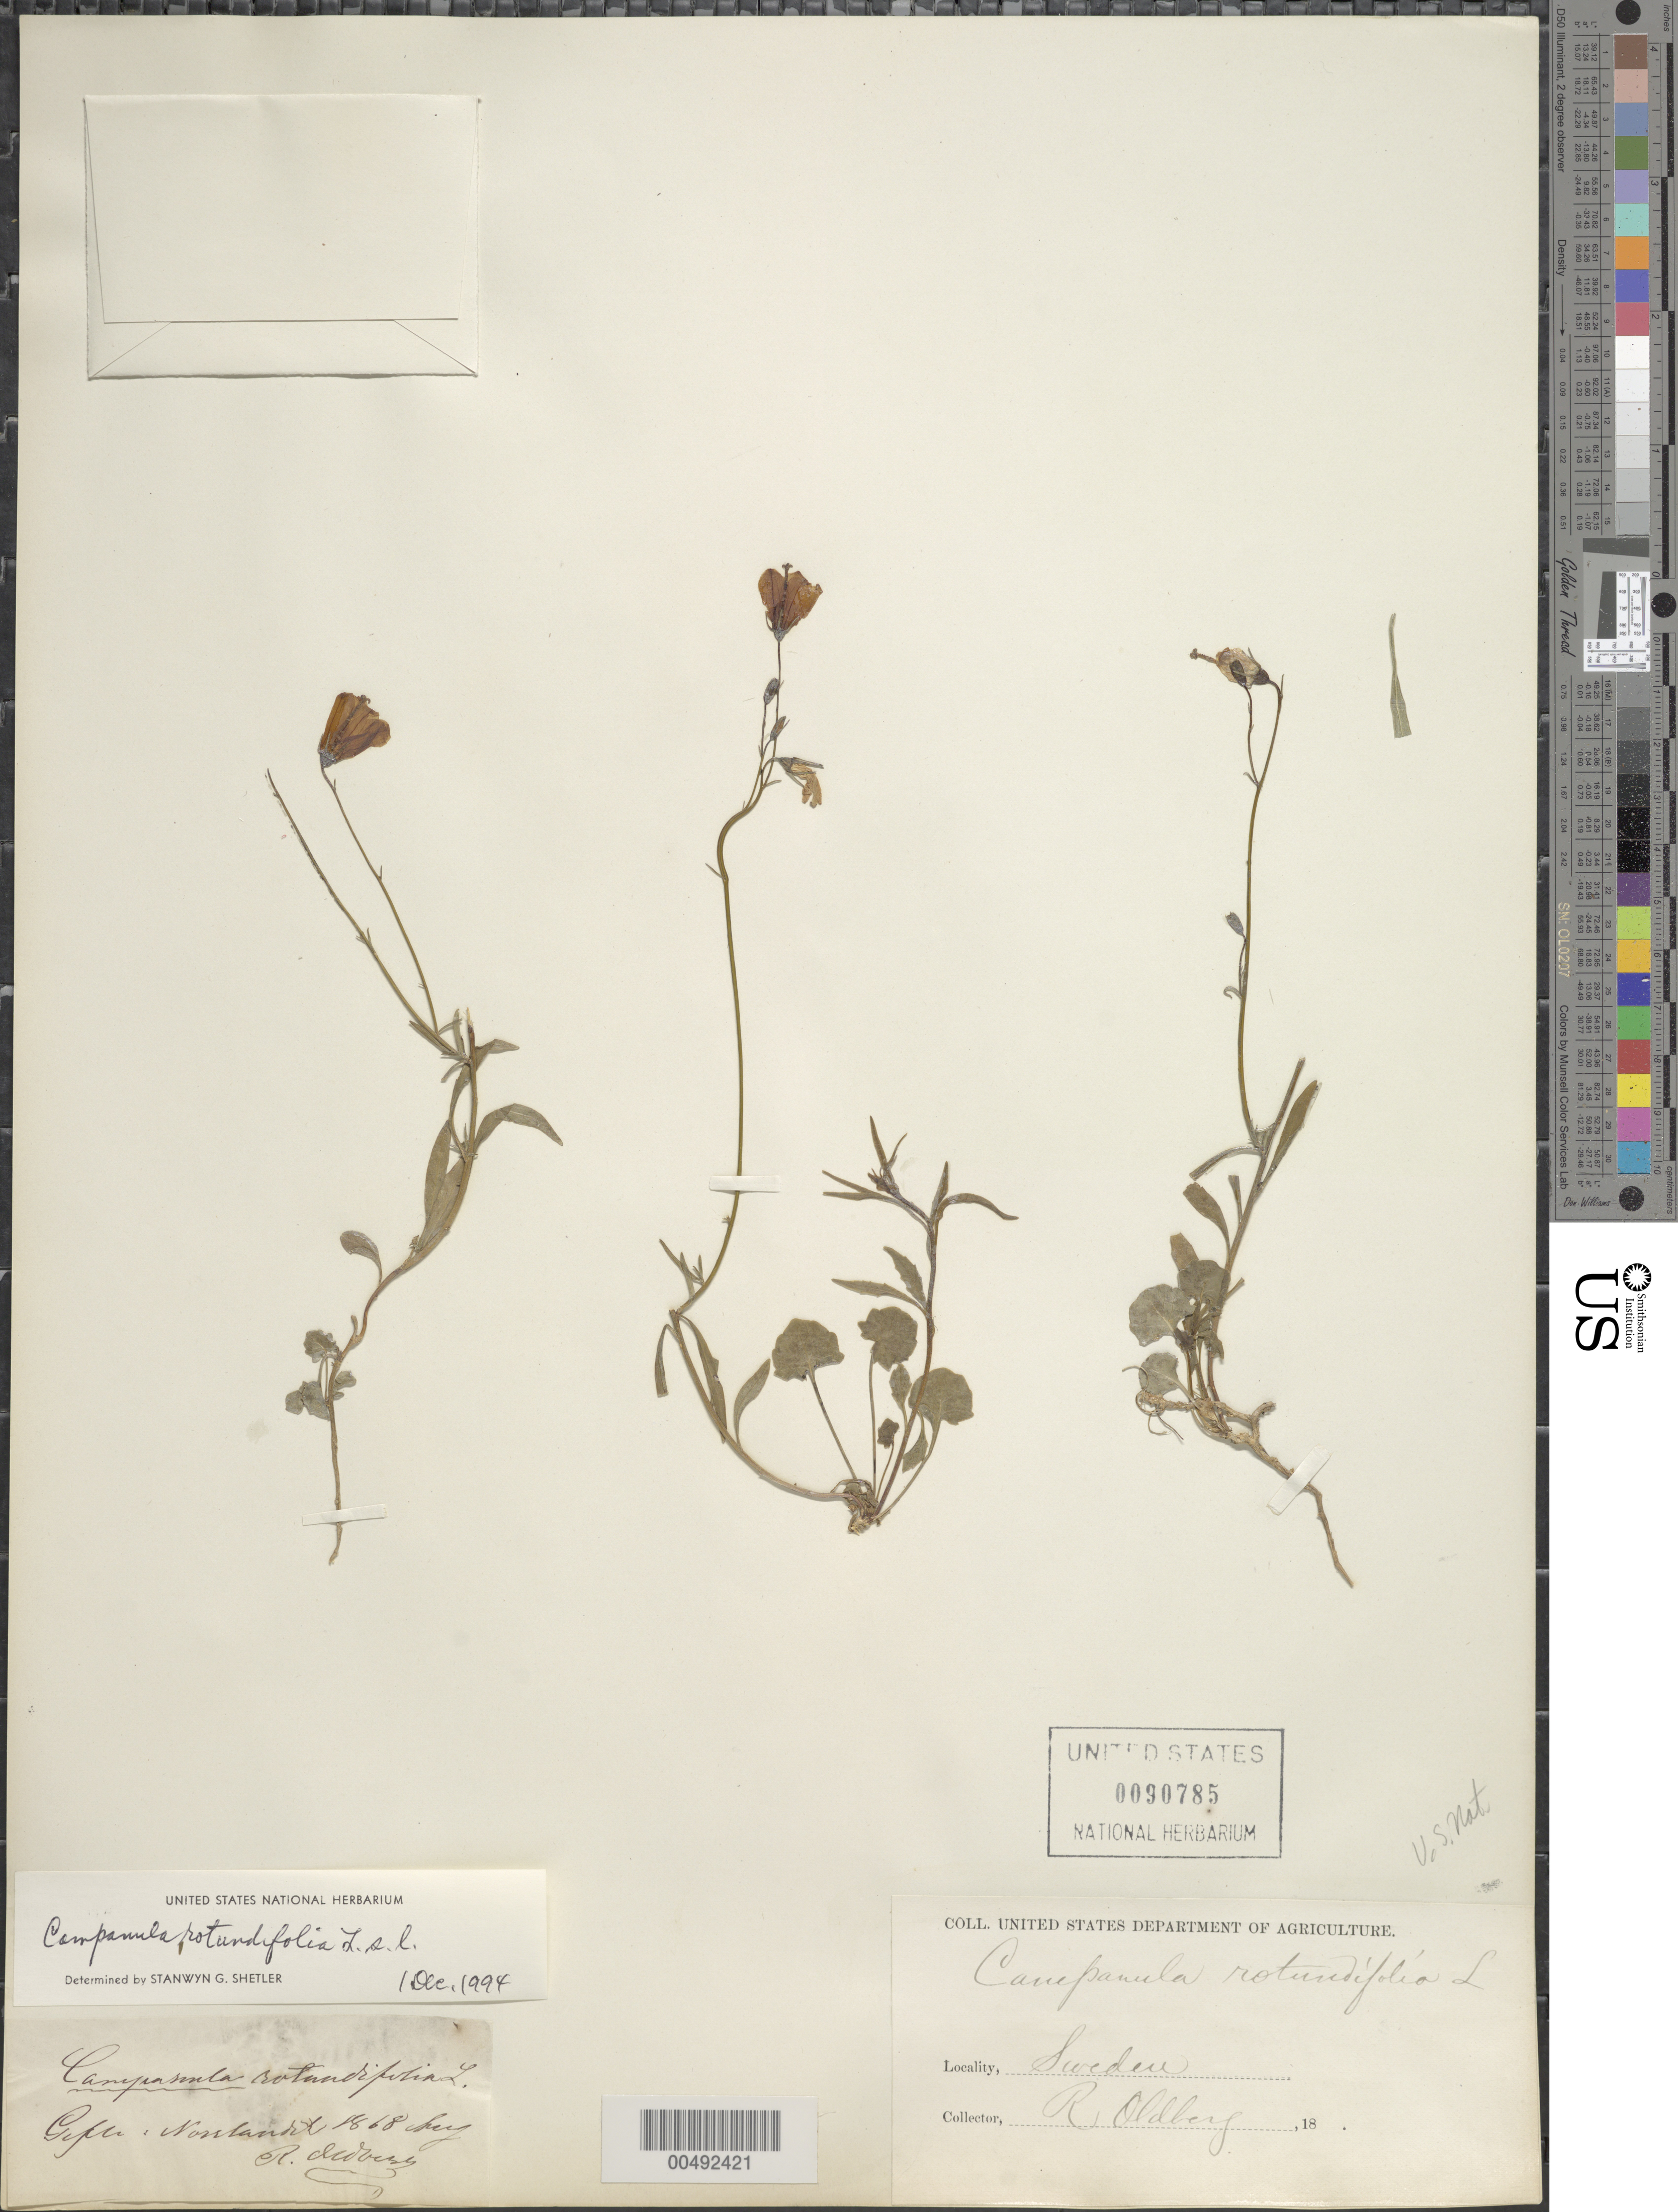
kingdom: Plantae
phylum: Tracheophyta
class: Magnoliopsida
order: Asterales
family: Campanulaceae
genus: Campanula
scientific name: Campanula rotundifolia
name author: L.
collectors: R. Oldberg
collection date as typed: Aug 1868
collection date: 1868-08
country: Sweden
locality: Norrland, Gefle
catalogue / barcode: US 90785